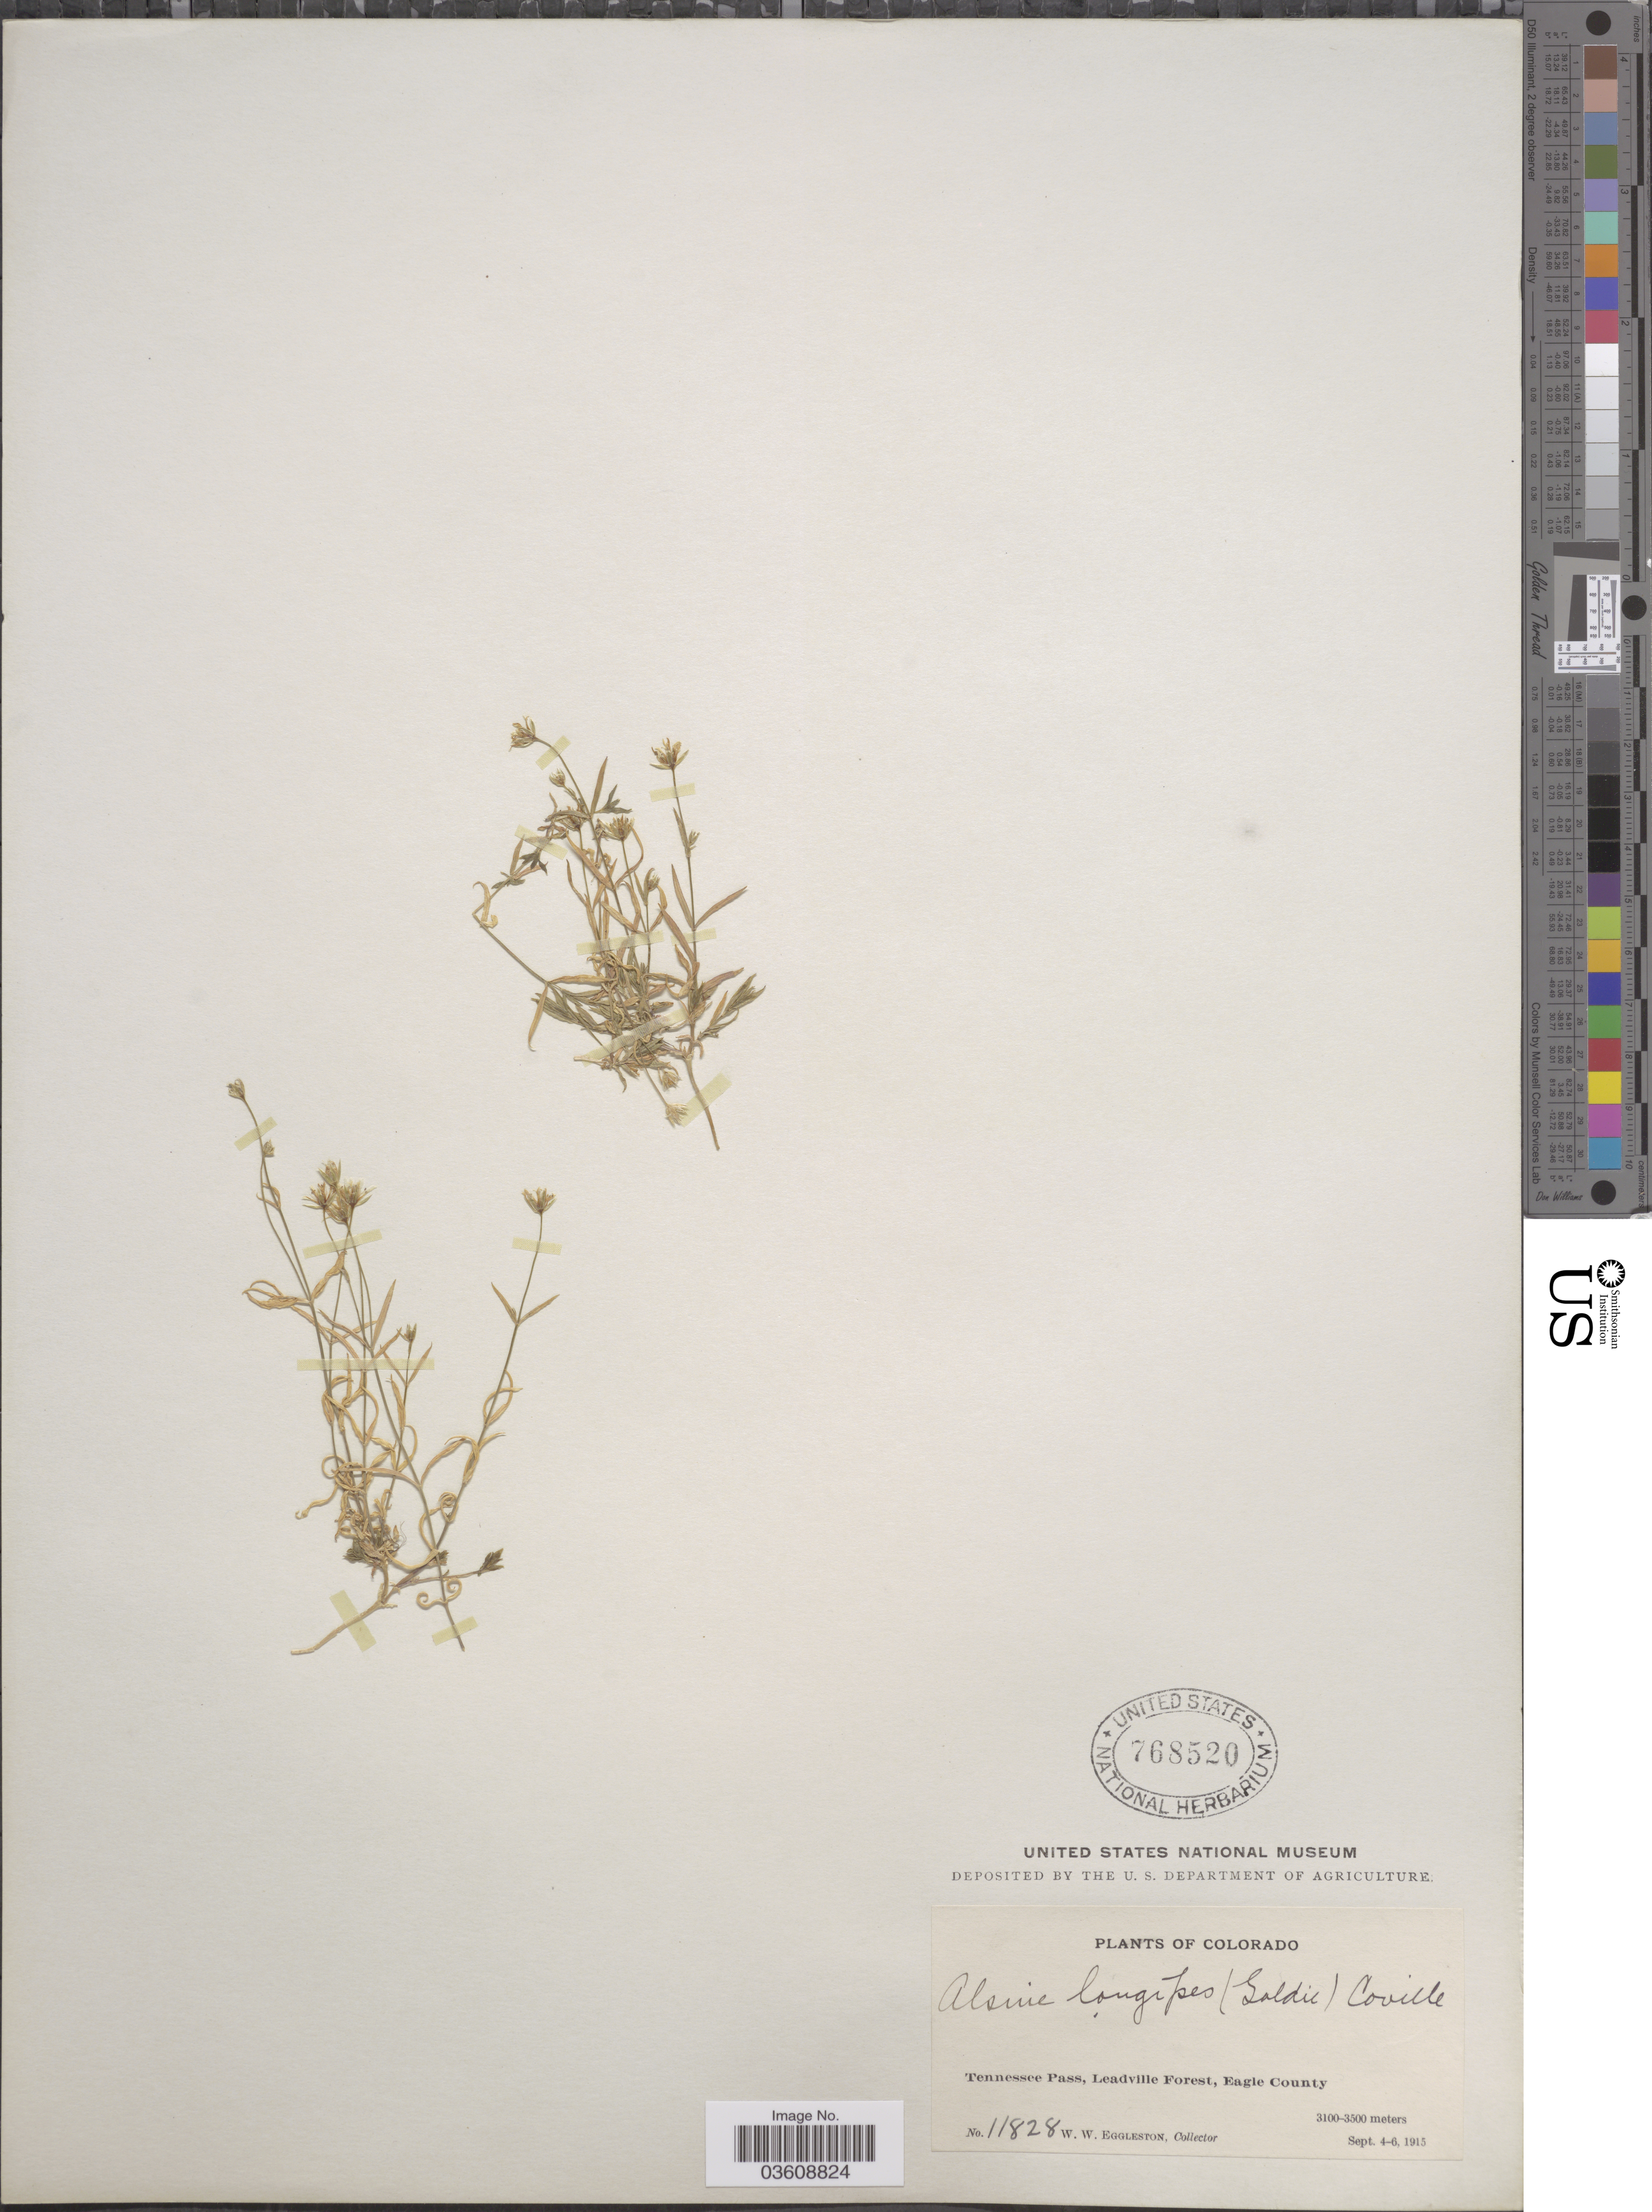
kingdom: Plantae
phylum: Tracheophyta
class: Magnoliopsida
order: Caryophyllales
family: Caryophyllaceae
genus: Stellaria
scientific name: Stellaria longipes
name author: Goldie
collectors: W. W. Eggleston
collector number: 11828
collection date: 1915-09-04/1915-09-06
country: United States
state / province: Colorado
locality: Tennessee Pass, Leadville Forest, Eagle County.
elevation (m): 3100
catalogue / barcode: US 768520